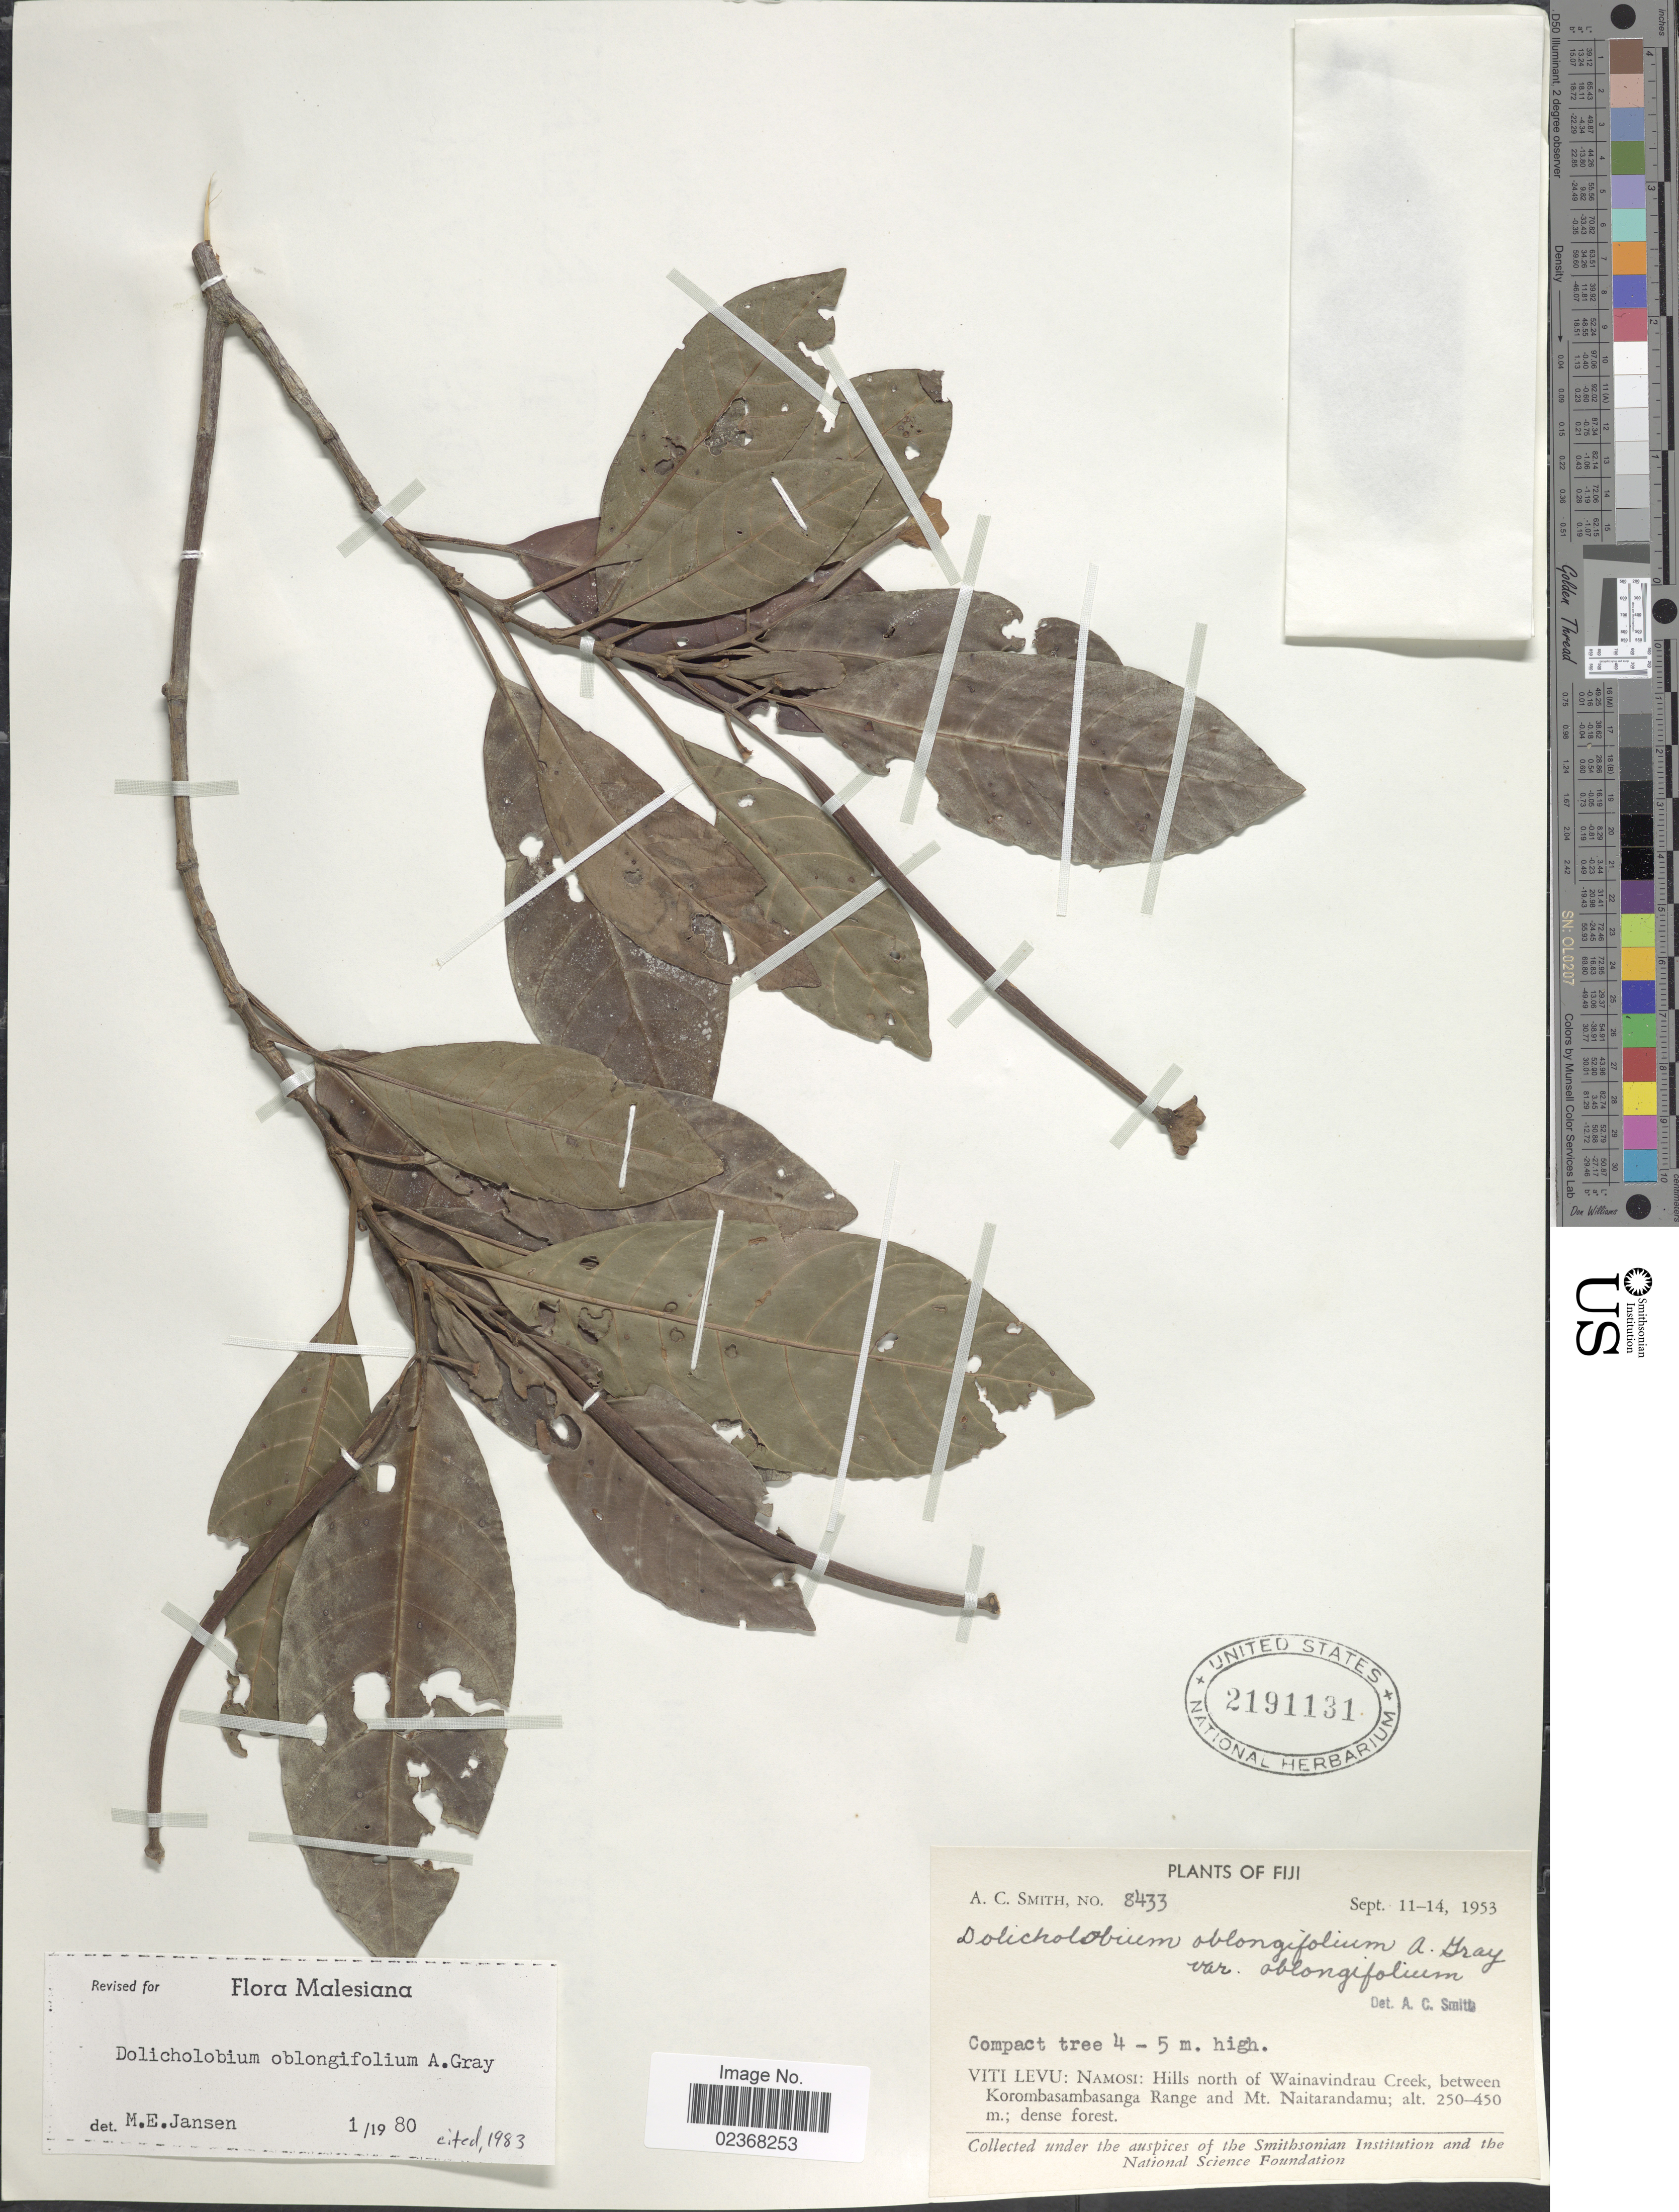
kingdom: Plantae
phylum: Tracheophyta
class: Magnoliopsida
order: Gentianales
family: Rubiaceae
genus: Dolicholobium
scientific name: Dolicholobium oblongifolium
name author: A. Gray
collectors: A. C. Smith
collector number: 8433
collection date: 1953-09-11/1953-09-14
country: Fiji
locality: Viti Levu: Namosi: Hills north of Wainavindrau Creek, between Korombasambasanga Range and Mt. Naitarandamu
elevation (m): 250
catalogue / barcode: US 2191131